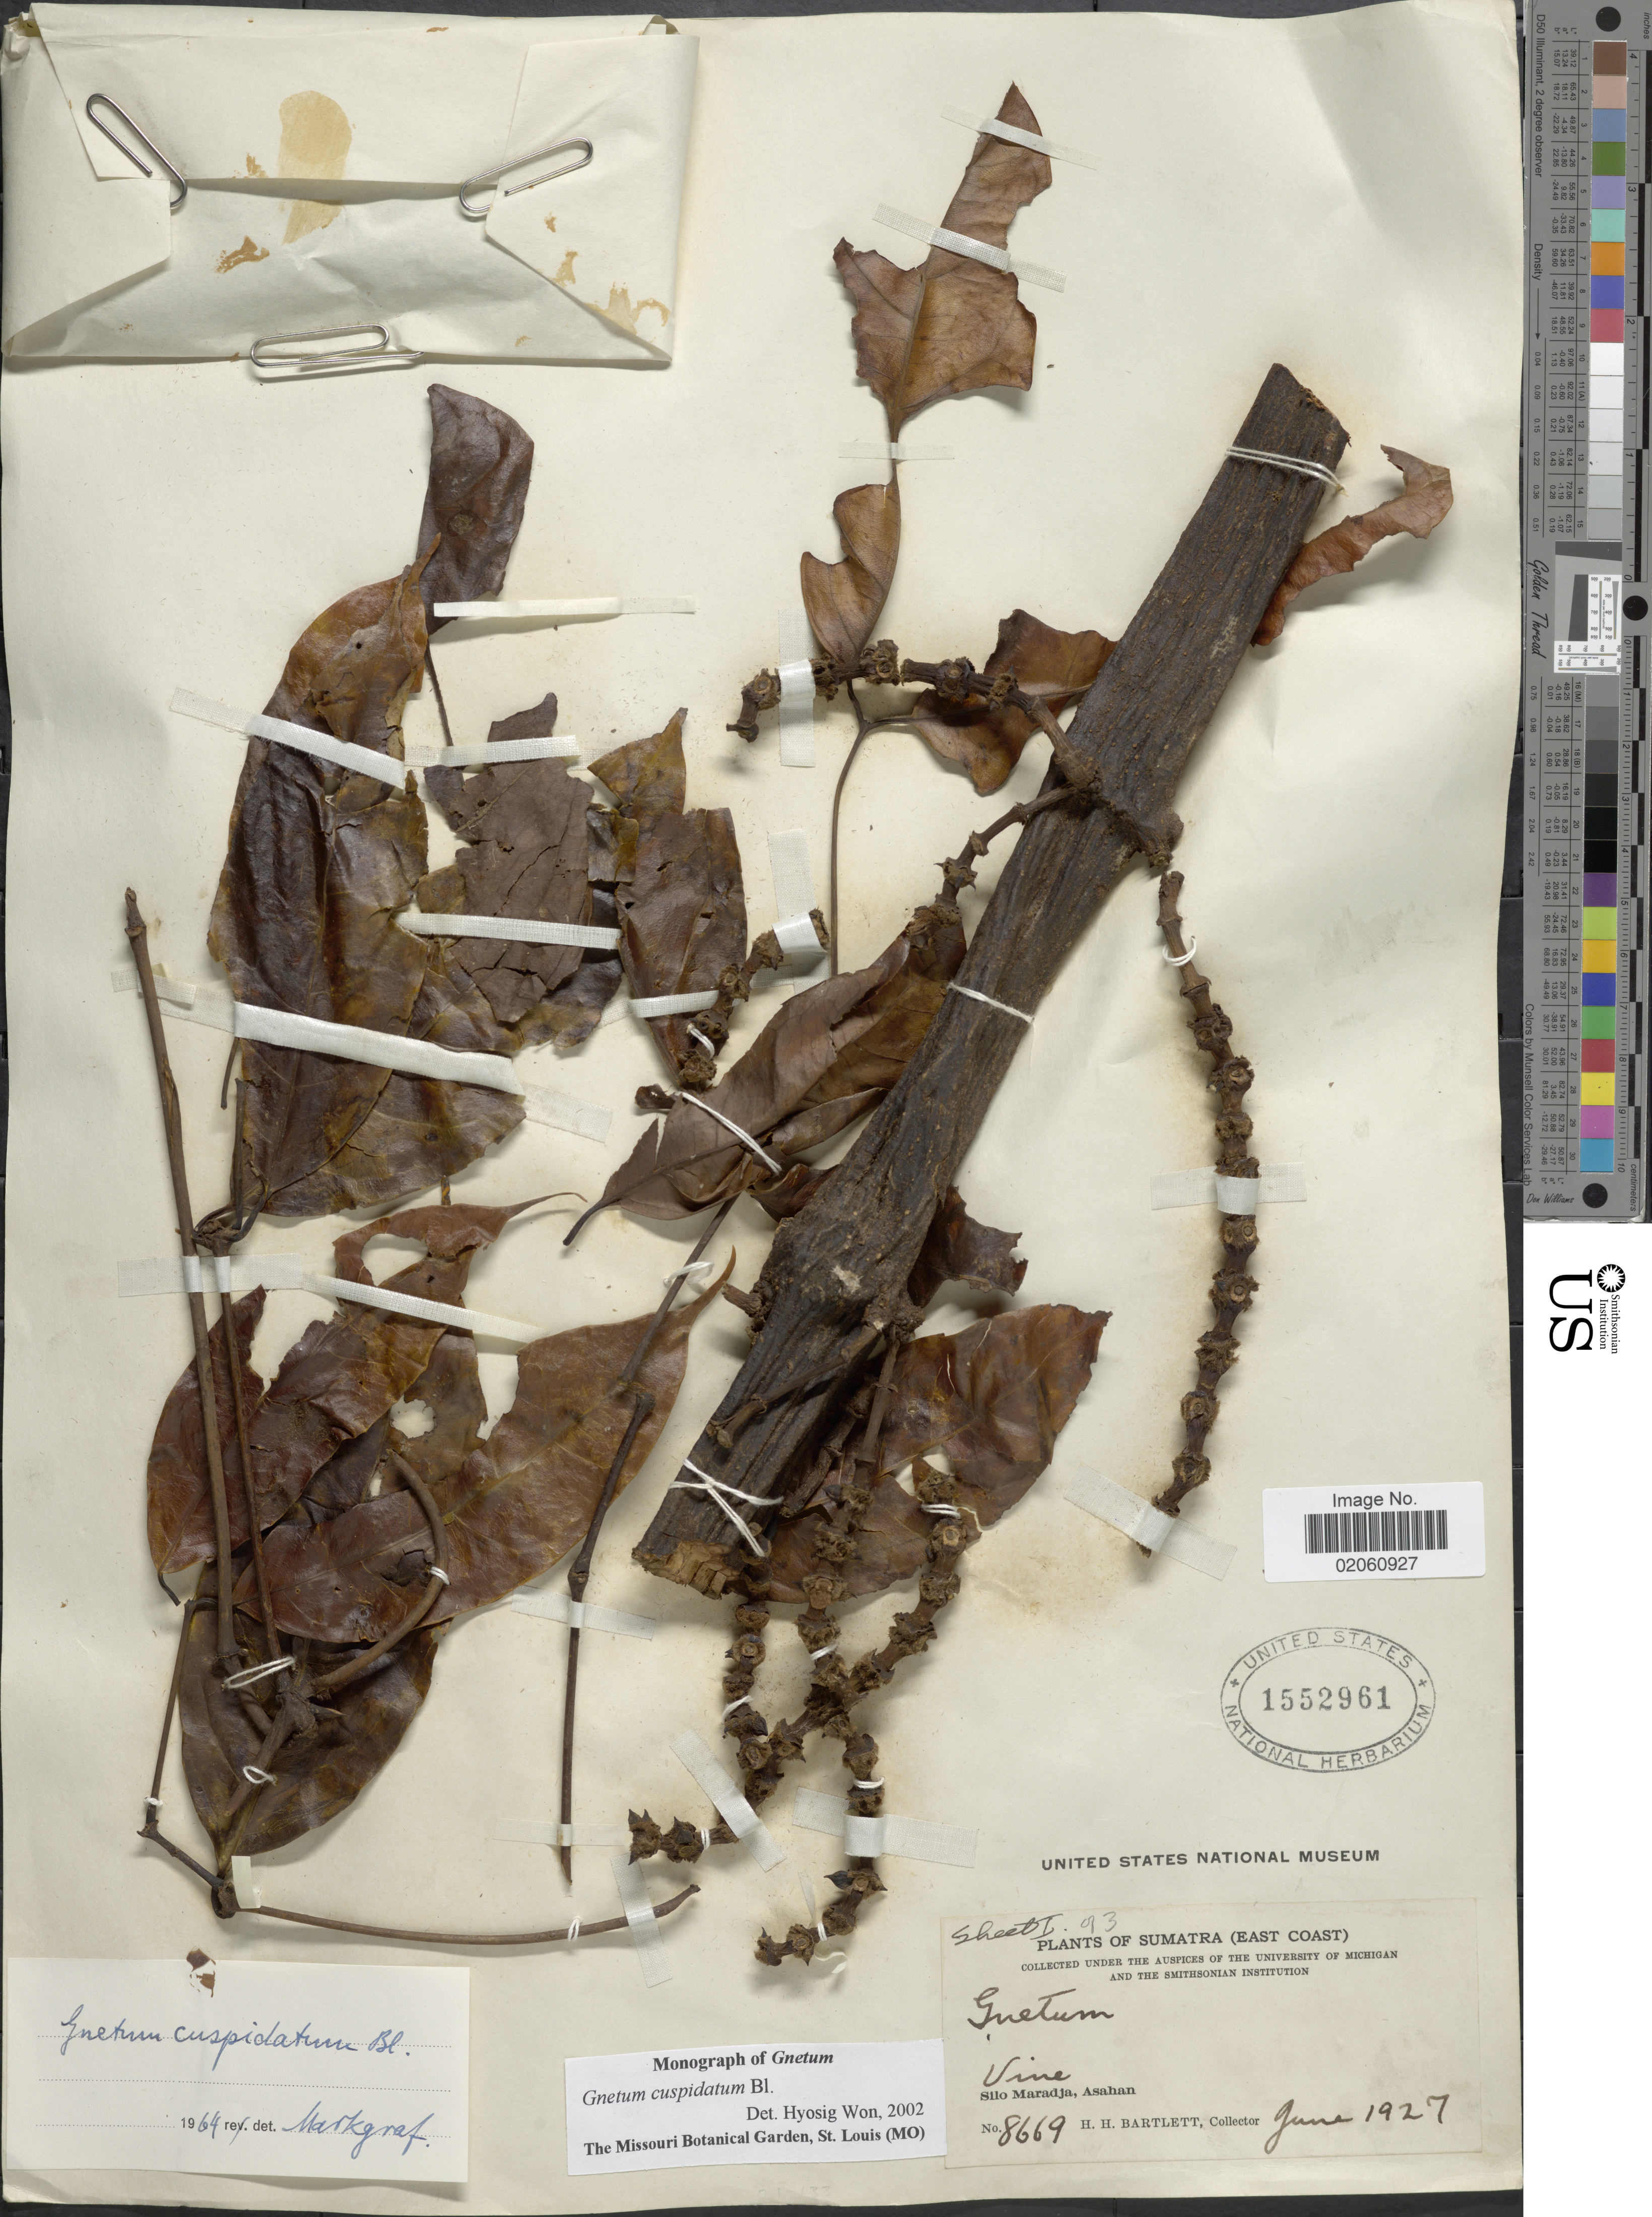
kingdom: Plantae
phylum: Tracheophyta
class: Gnetopsida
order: Gnetales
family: Gnetaceae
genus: Gnetum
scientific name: Gnetum cuspidatum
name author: Blume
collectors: H. H. Bartlett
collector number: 8669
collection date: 1927-06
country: Indonesia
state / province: Sumatra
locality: (East Coast), Vine, Silo Maradja, Asahan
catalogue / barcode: US 1552961